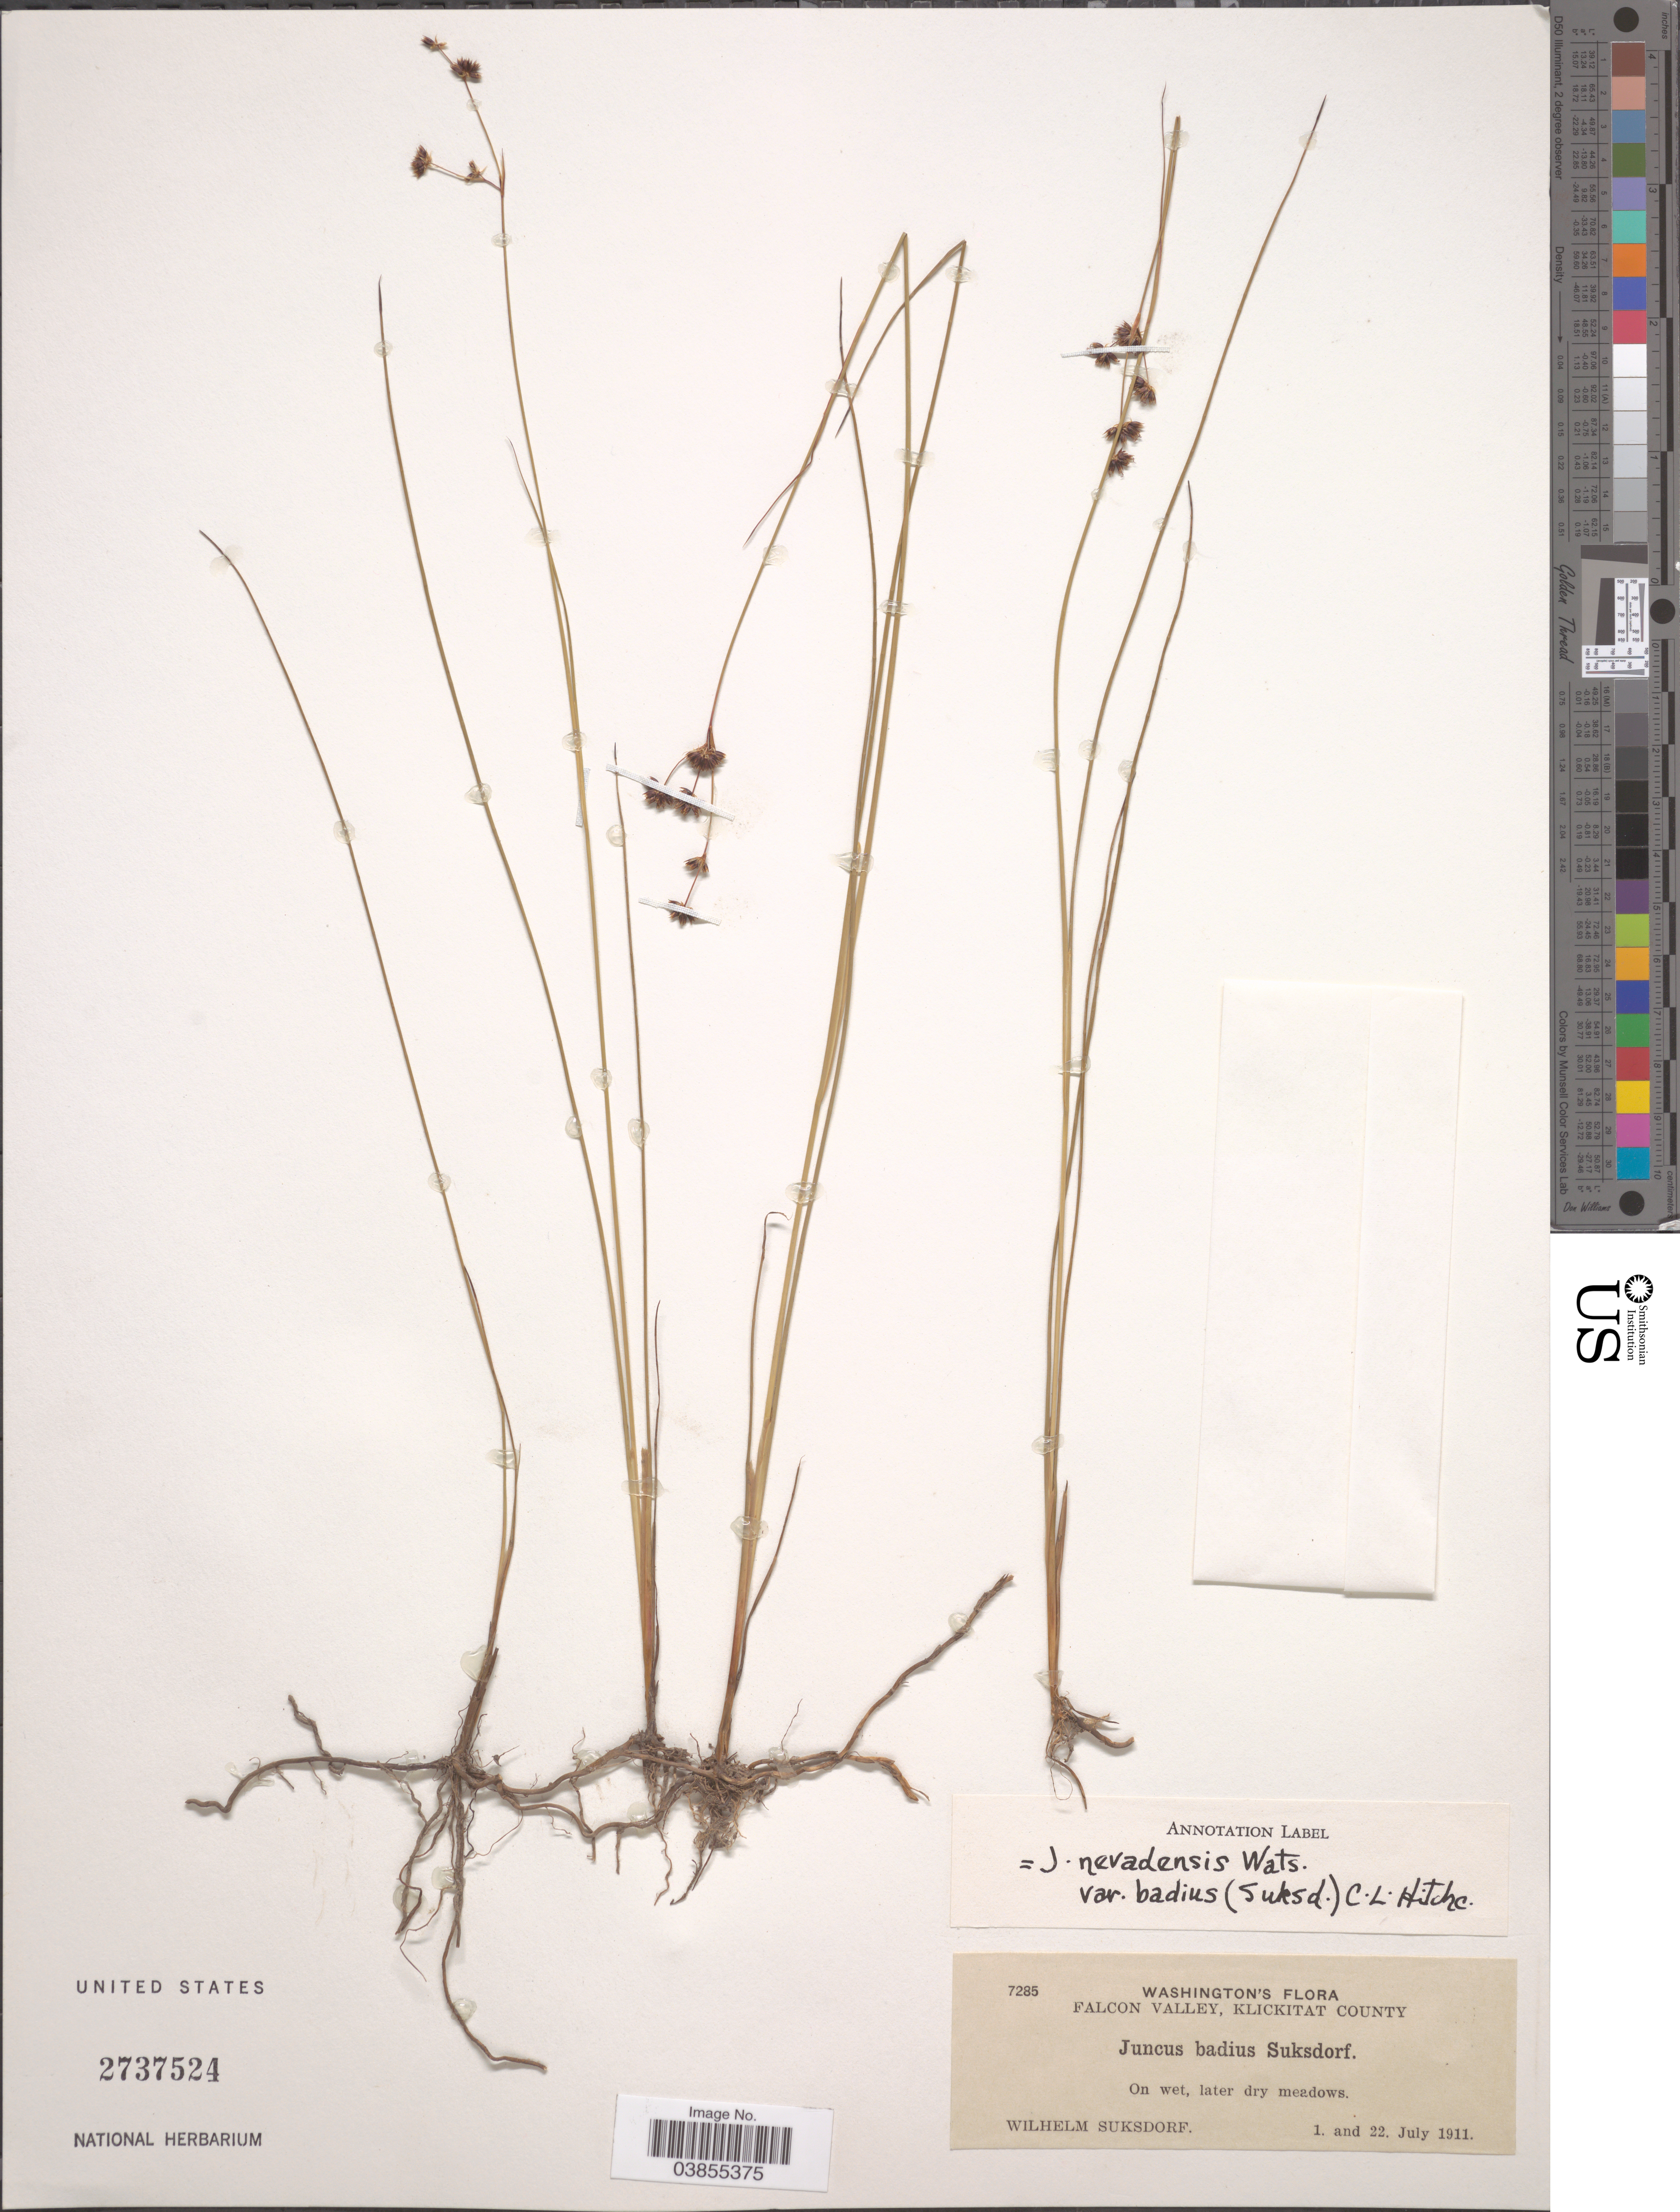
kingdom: Plantae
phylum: Tracheophyta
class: Liliopsida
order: Poales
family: Juncaceae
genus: Juncus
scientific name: Juncus nevadensis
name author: S. Watson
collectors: W. N. Suksdorf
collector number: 7285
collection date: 1911-07-01/1911-07-22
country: United States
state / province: Washington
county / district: Klickitat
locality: Falcon Valley, Klickitat County.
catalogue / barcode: US 2737524